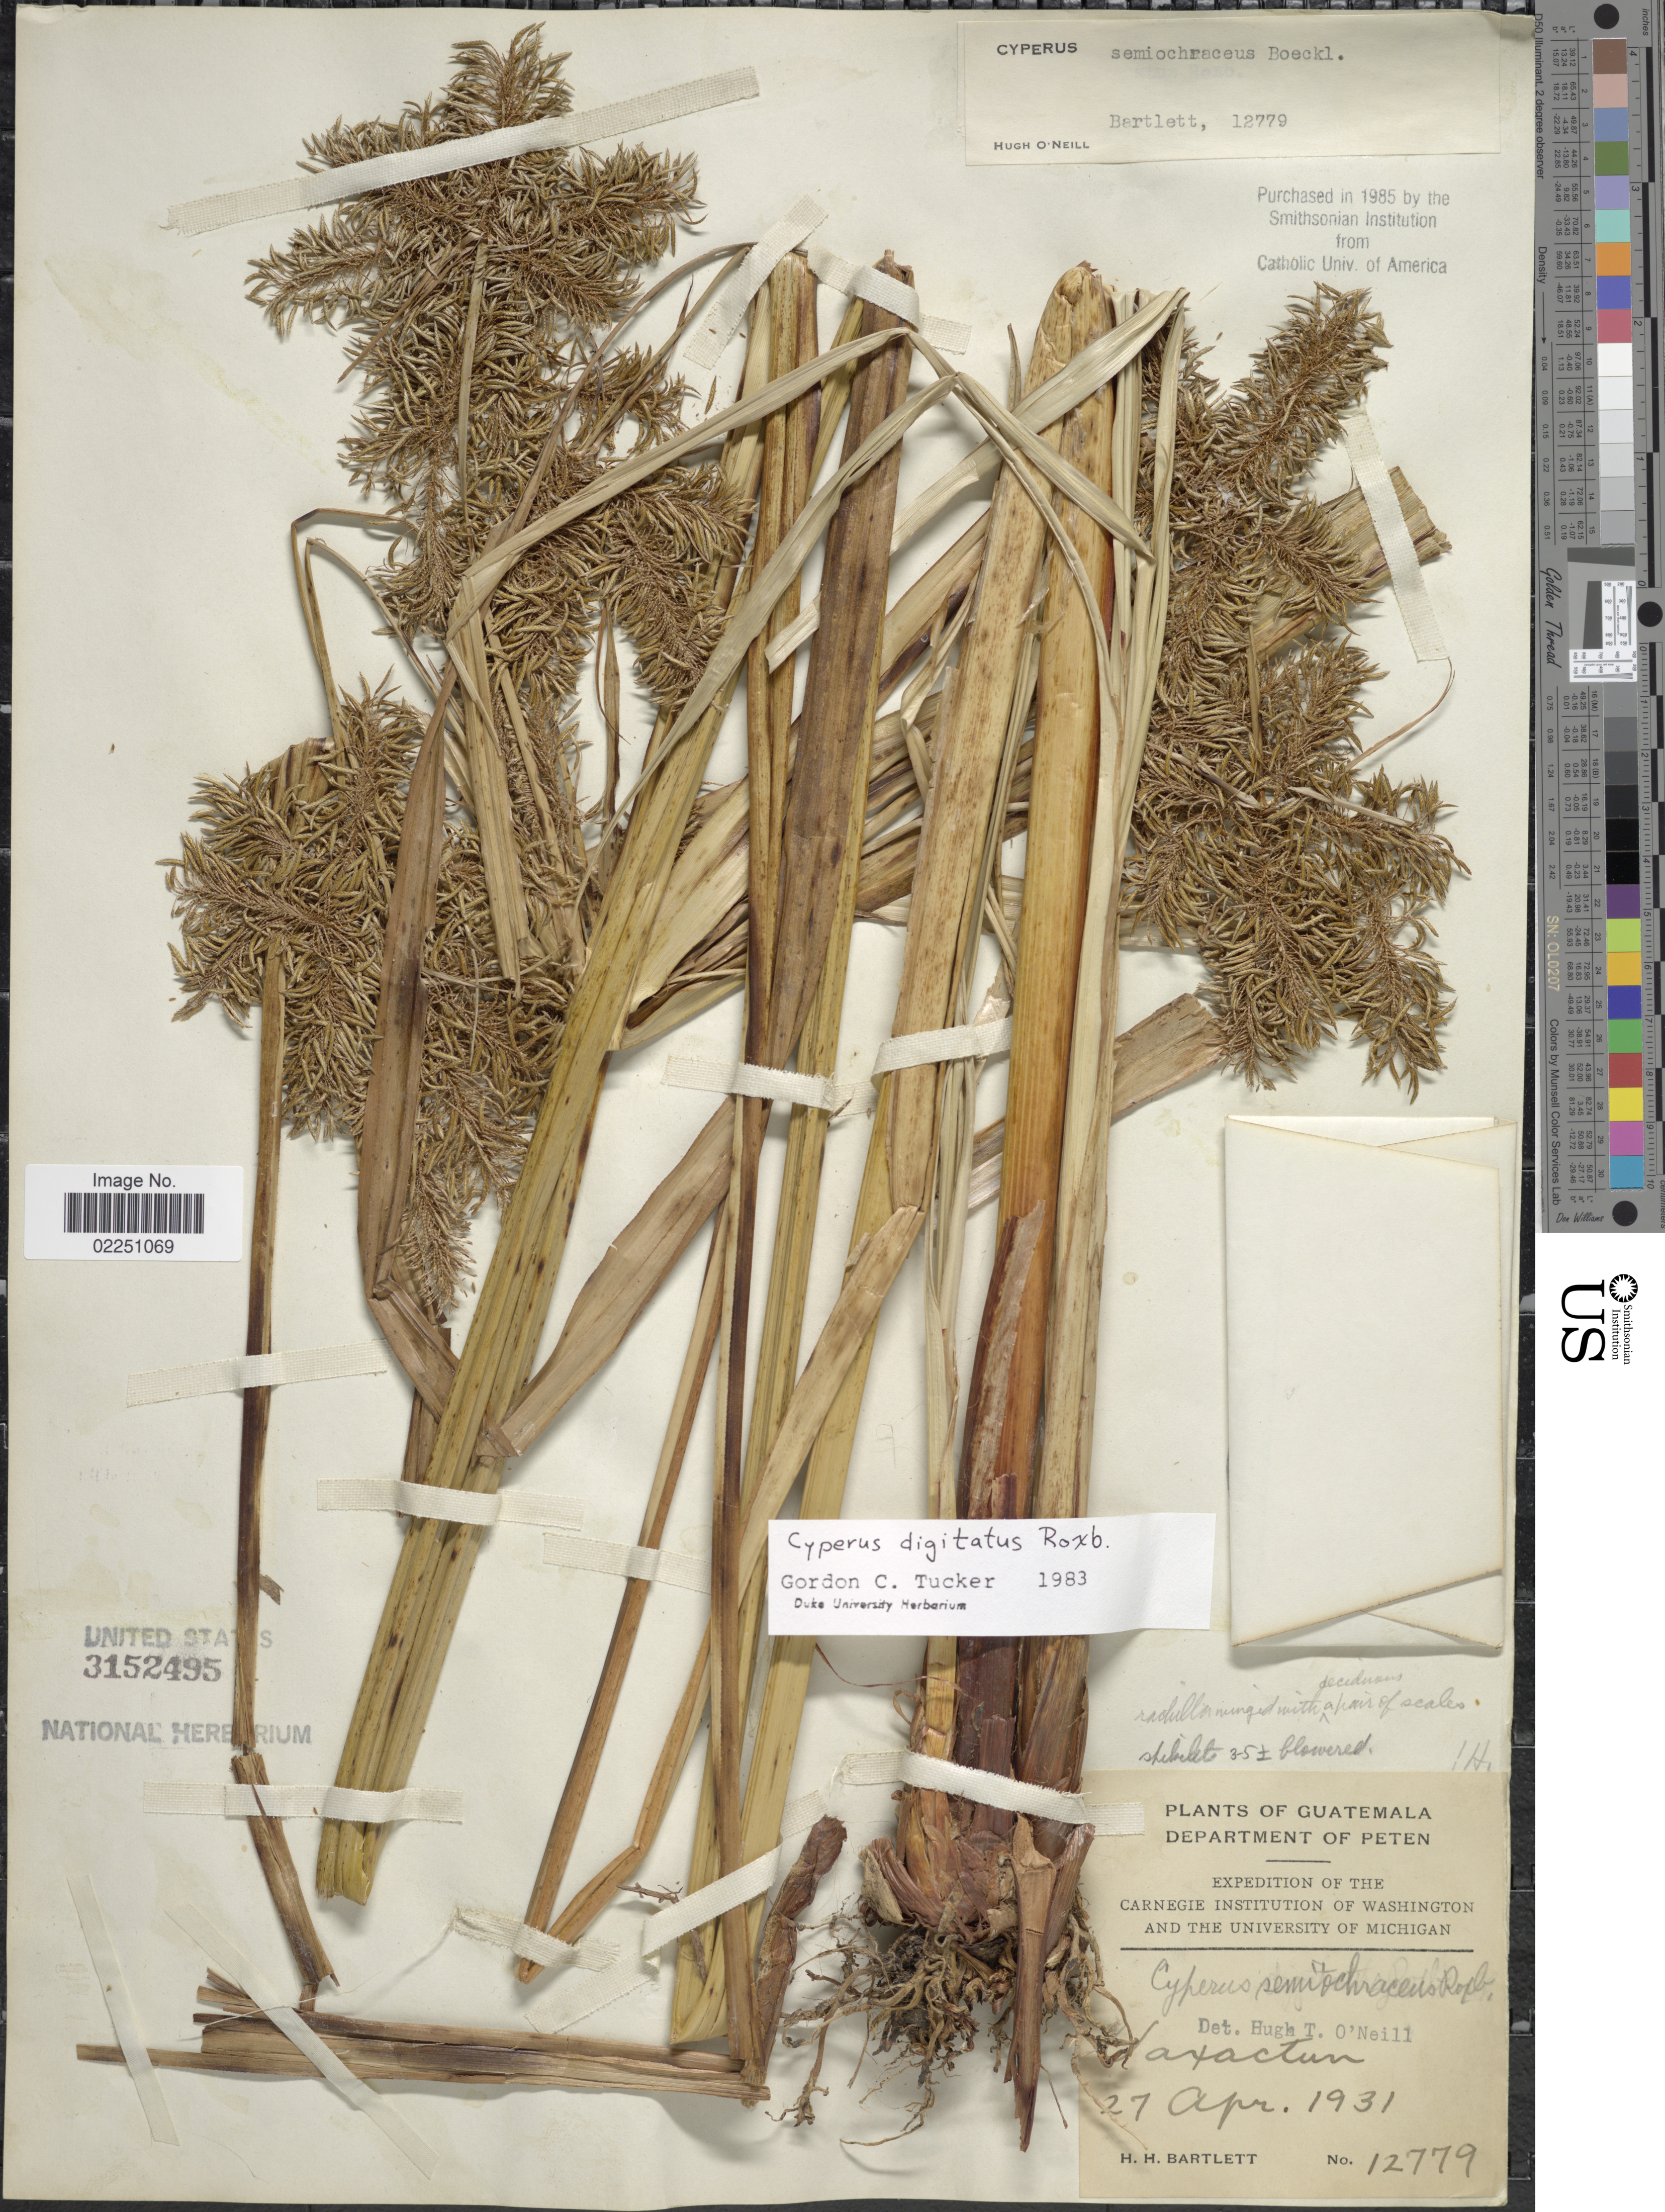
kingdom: Plantae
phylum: Tracheophyta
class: Liliopsida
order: Poales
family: Cyperaceae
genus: Cyperus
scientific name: Cyperus digitatus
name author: Roxb.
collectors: H. H. Bartlett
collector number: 12779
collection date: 1931-04-27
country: Guatemala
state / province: El Petén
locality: Uaxactun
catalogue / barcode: US 3152495